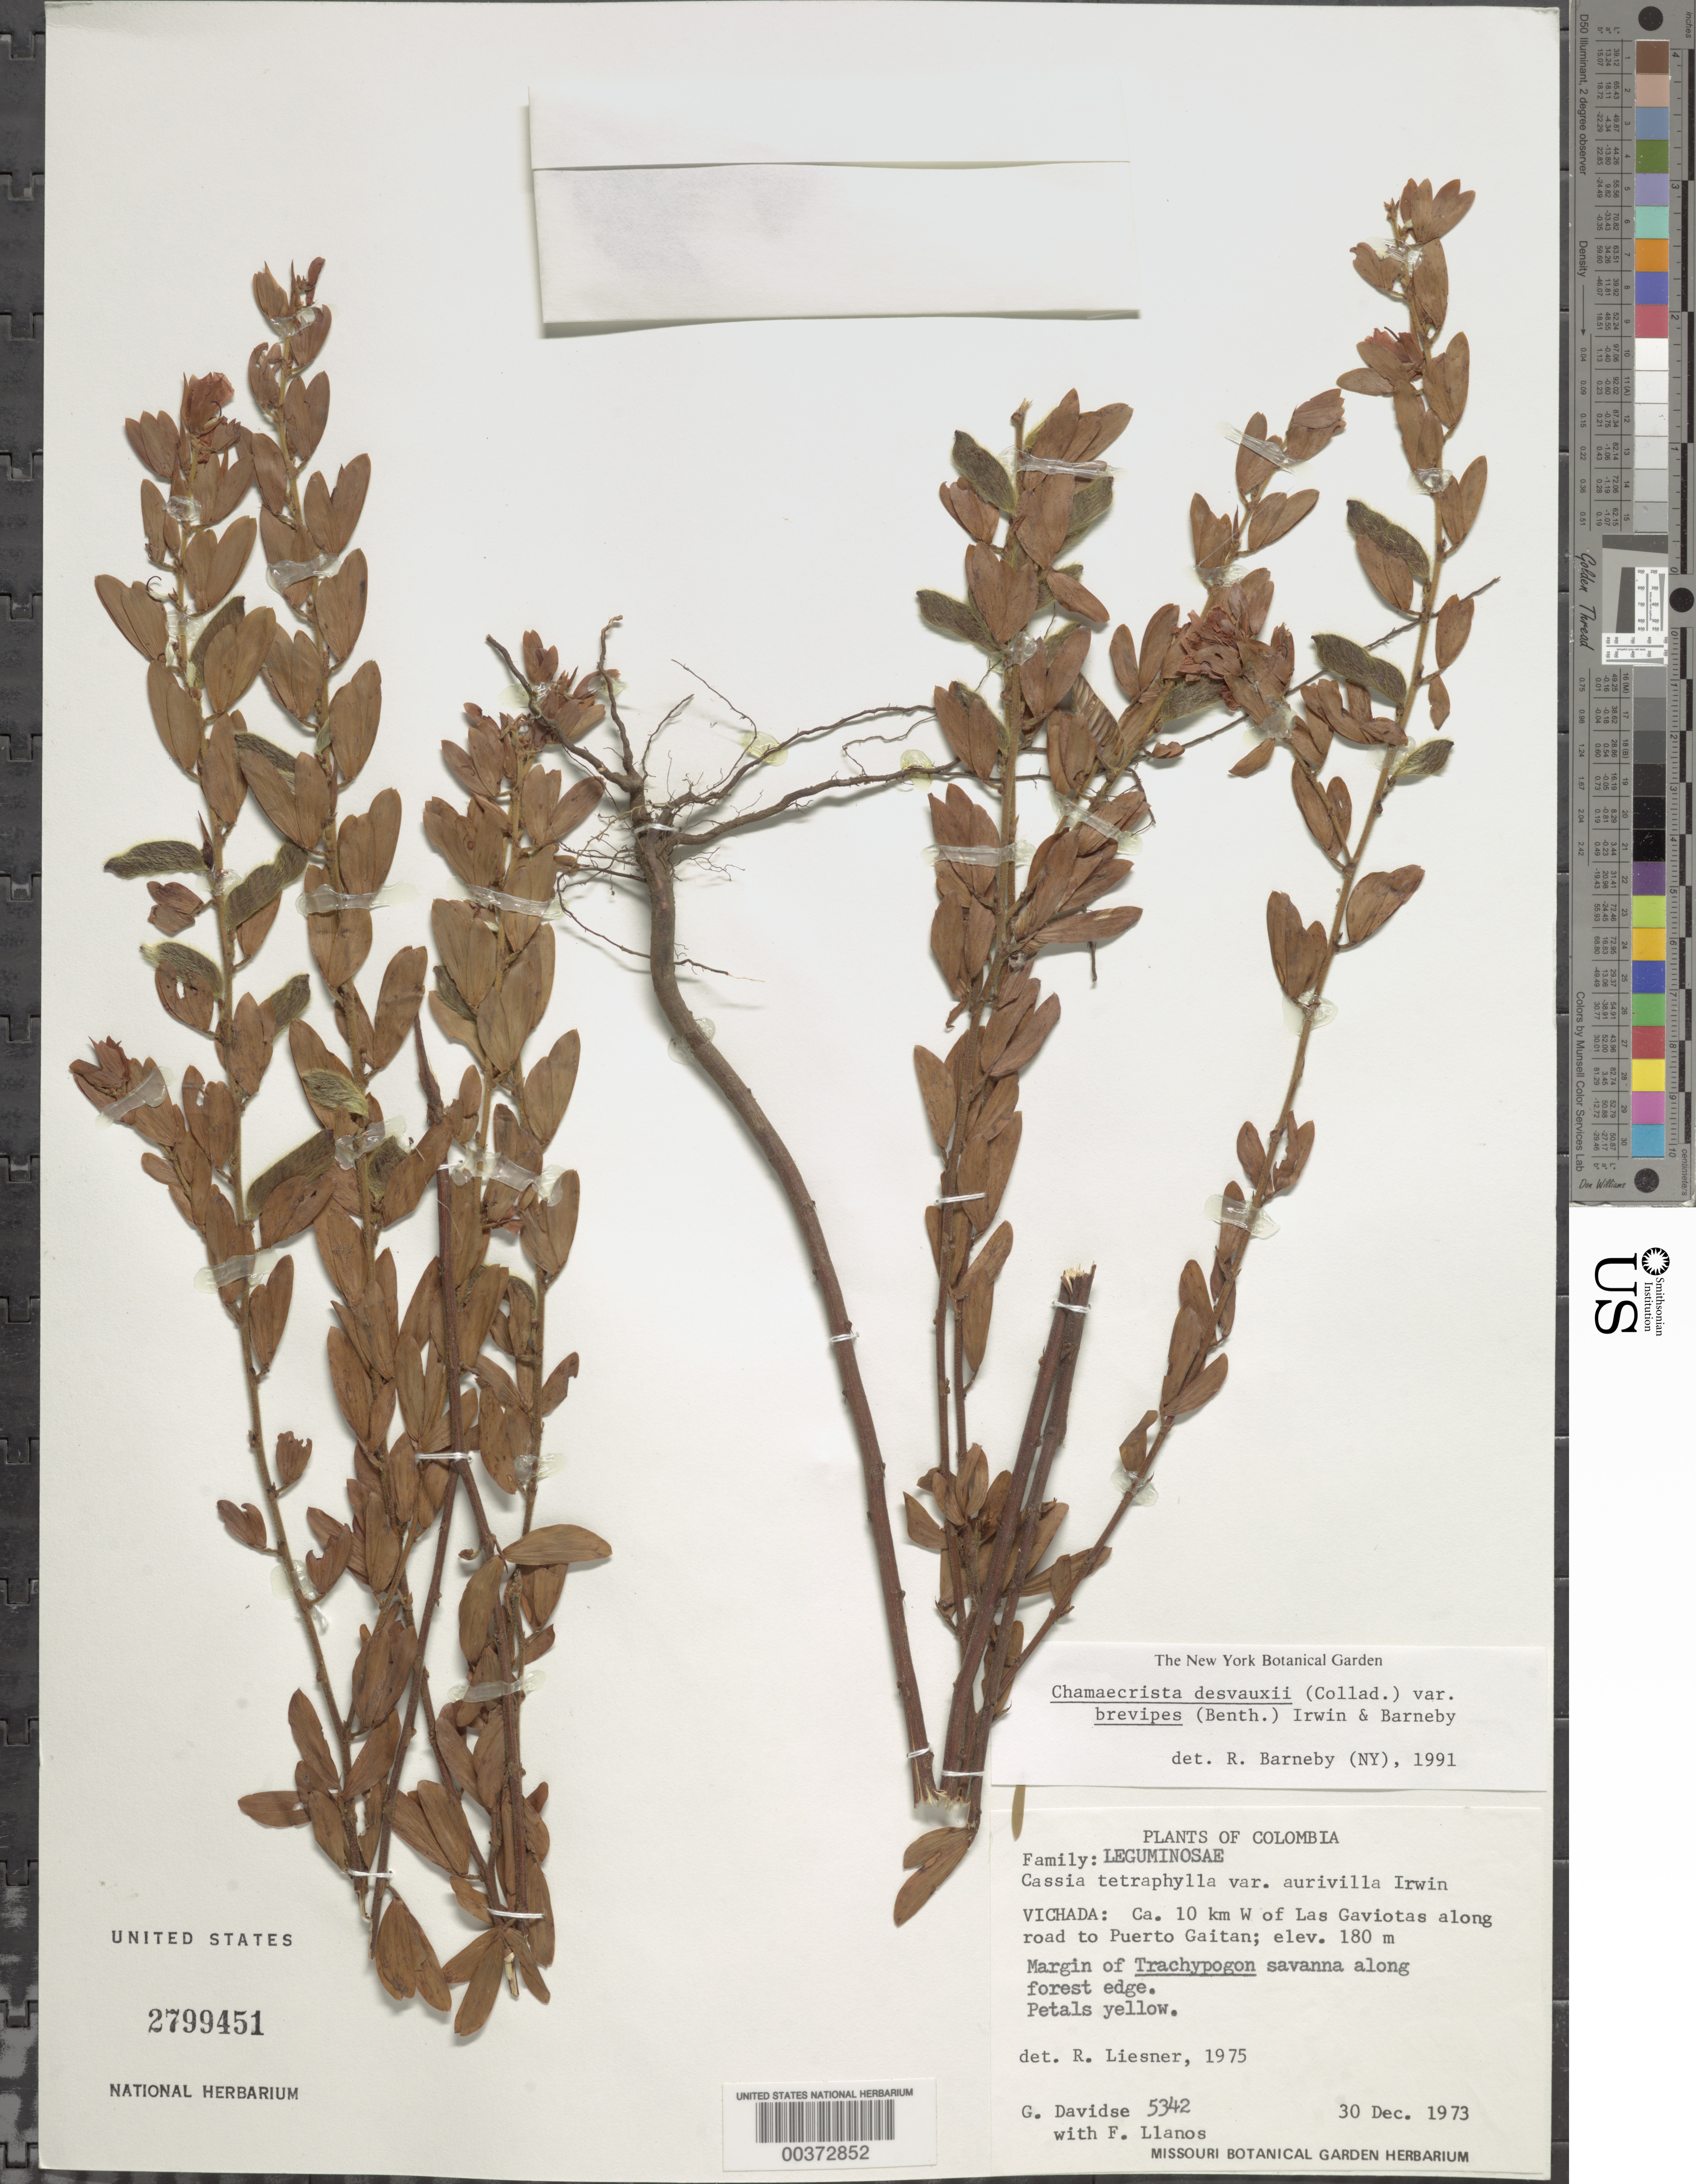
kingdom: Plantae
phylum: Tracheophyta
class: Magnoliopsida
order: Fabales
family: Fabaceae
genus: Chamaecrista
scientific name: Chamaecrista desvauxii var. brevipes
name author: (Benth.) H.S. Irwin & Barneby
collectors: G. Davidse & F. Llanos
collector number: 5342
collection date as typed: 30 Dec 1973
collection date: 1973-12-30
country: Colombia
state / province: Vichada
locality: Ca 10 km W of las Gaviotas along road to Puerto Gaitan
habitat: Margin of savanna along forest edge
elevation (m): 180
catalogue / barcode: US 2799451